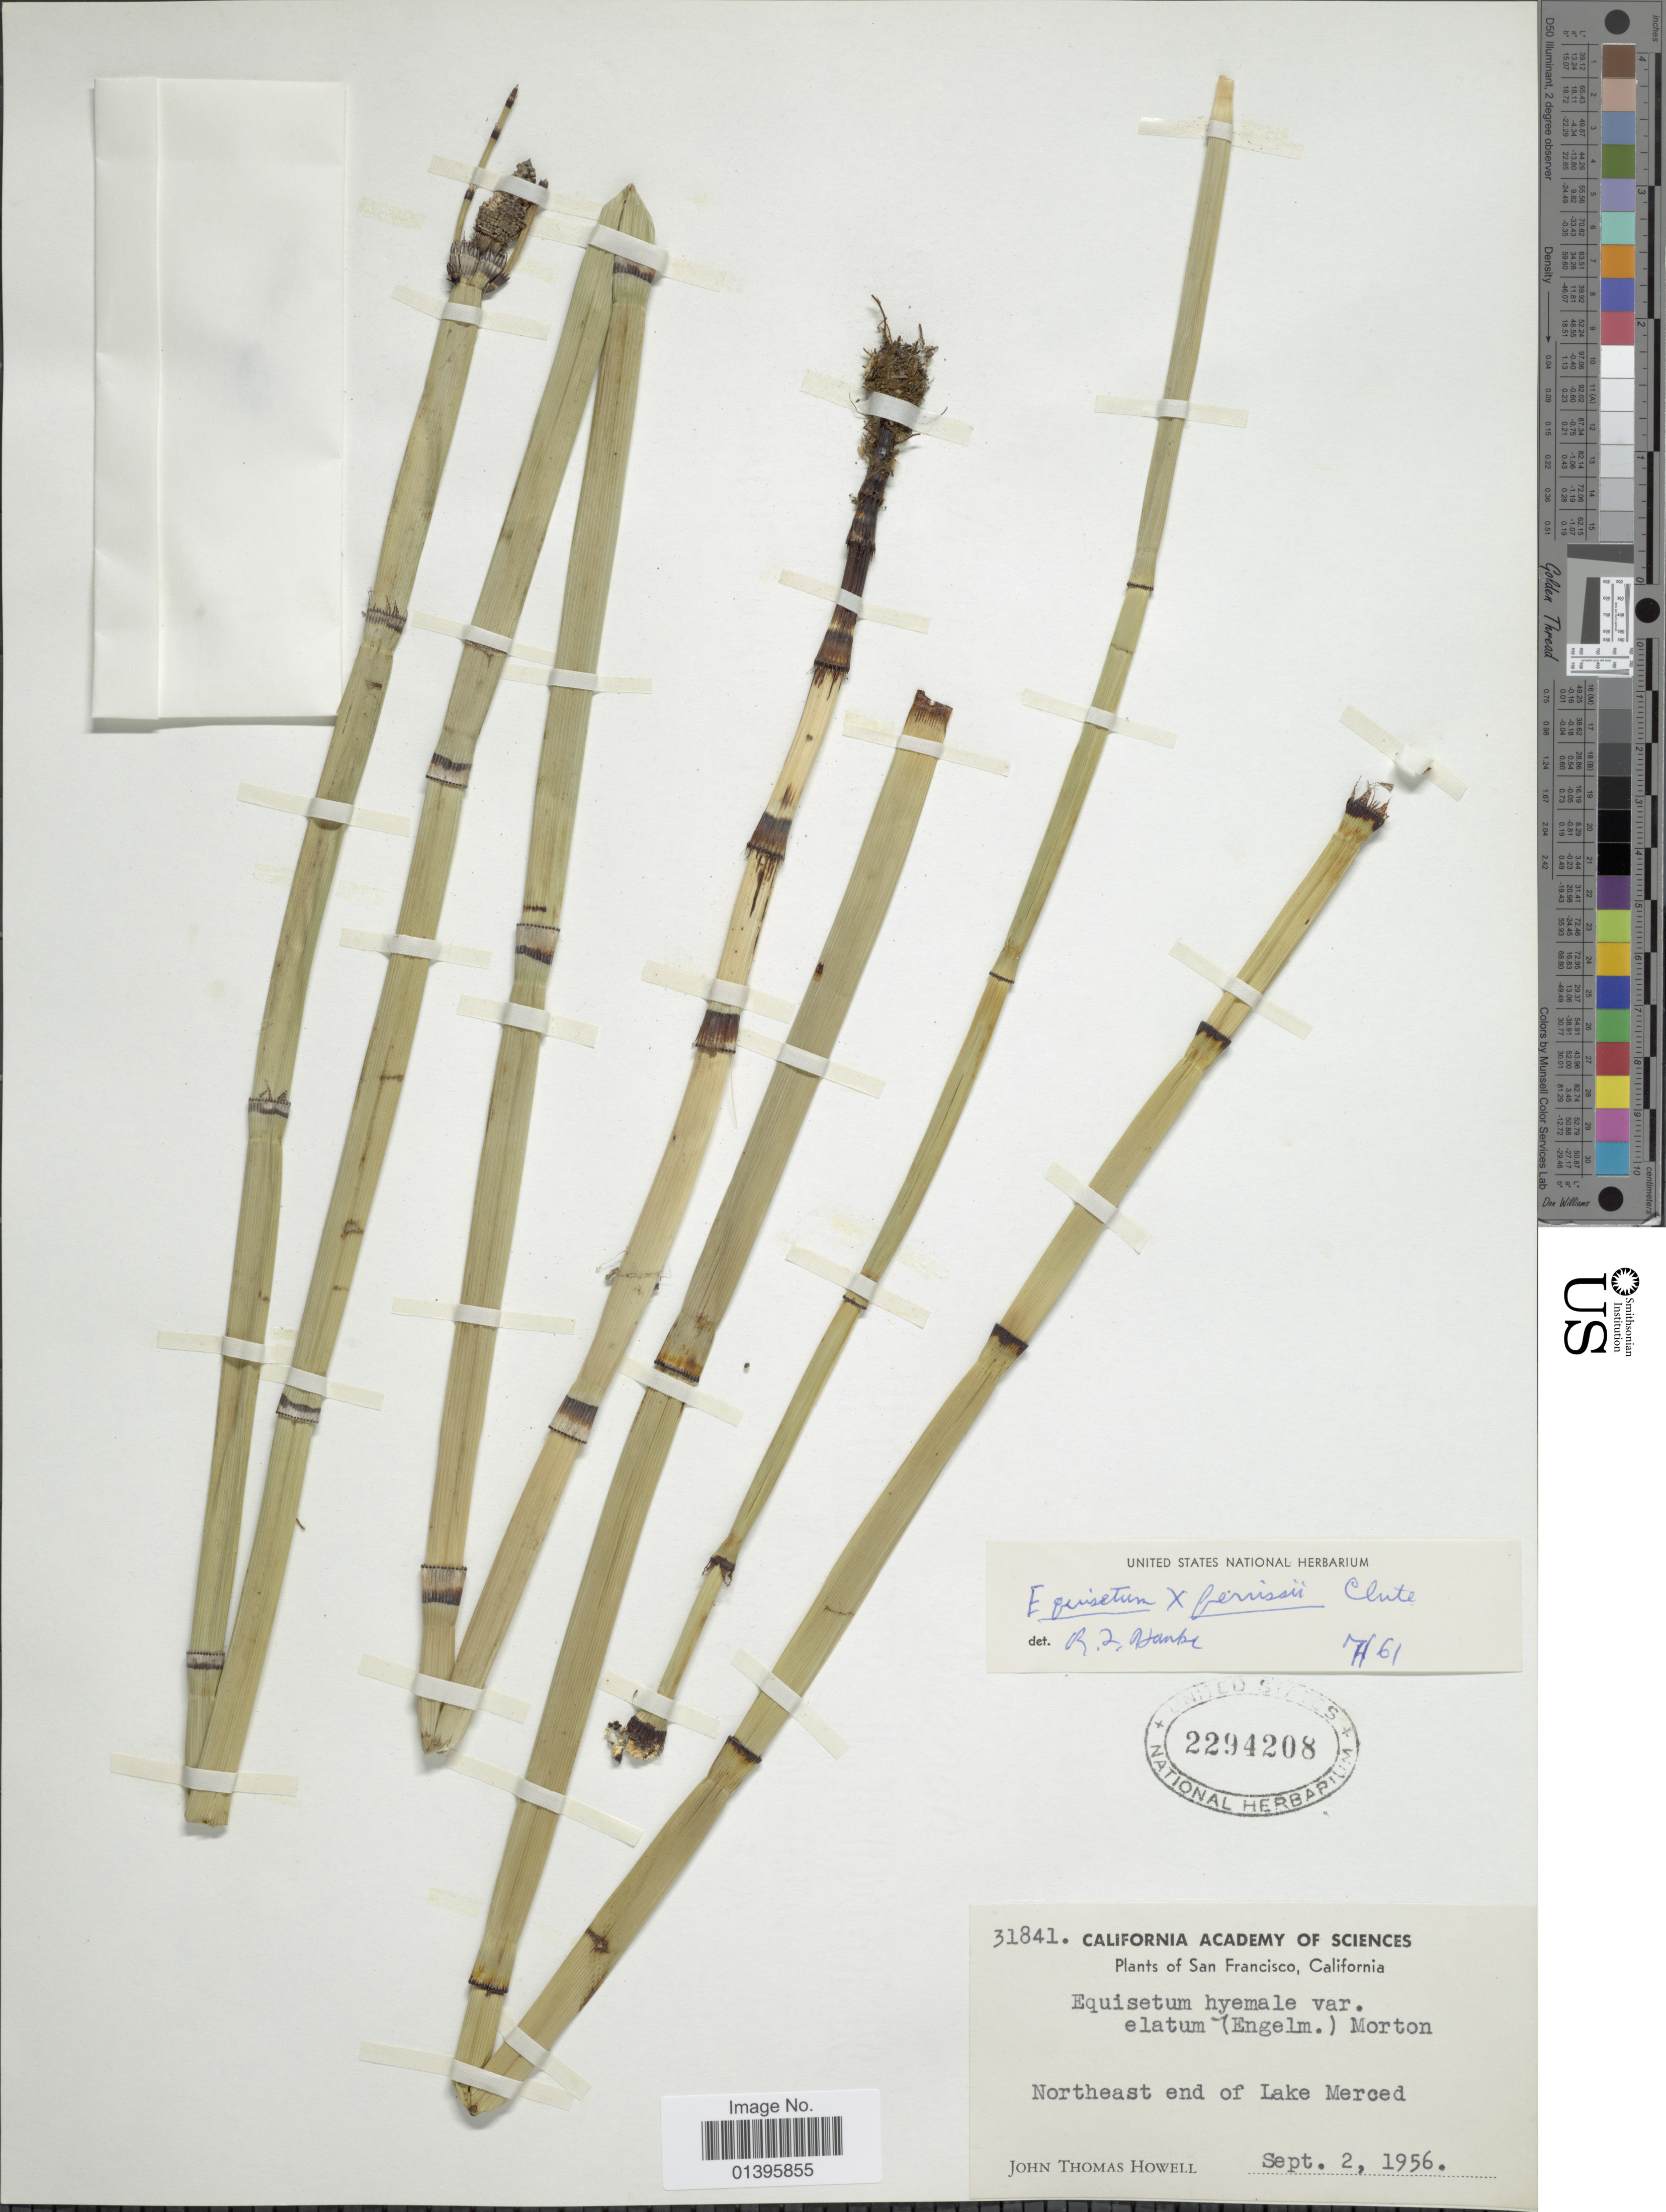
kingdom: Plantae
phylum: Tracheophyta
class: Polypodiopsida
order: Equisetales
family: Equisetaceae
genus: Equisetum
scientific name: Equisetum x ferrissii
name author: Clute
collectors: J. T. Howell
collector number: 31841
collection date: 1956-09-02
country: United States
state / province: California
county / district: San Francisco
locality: San Francisco. Northeast end of Lake Merced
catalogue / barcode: US 2294208